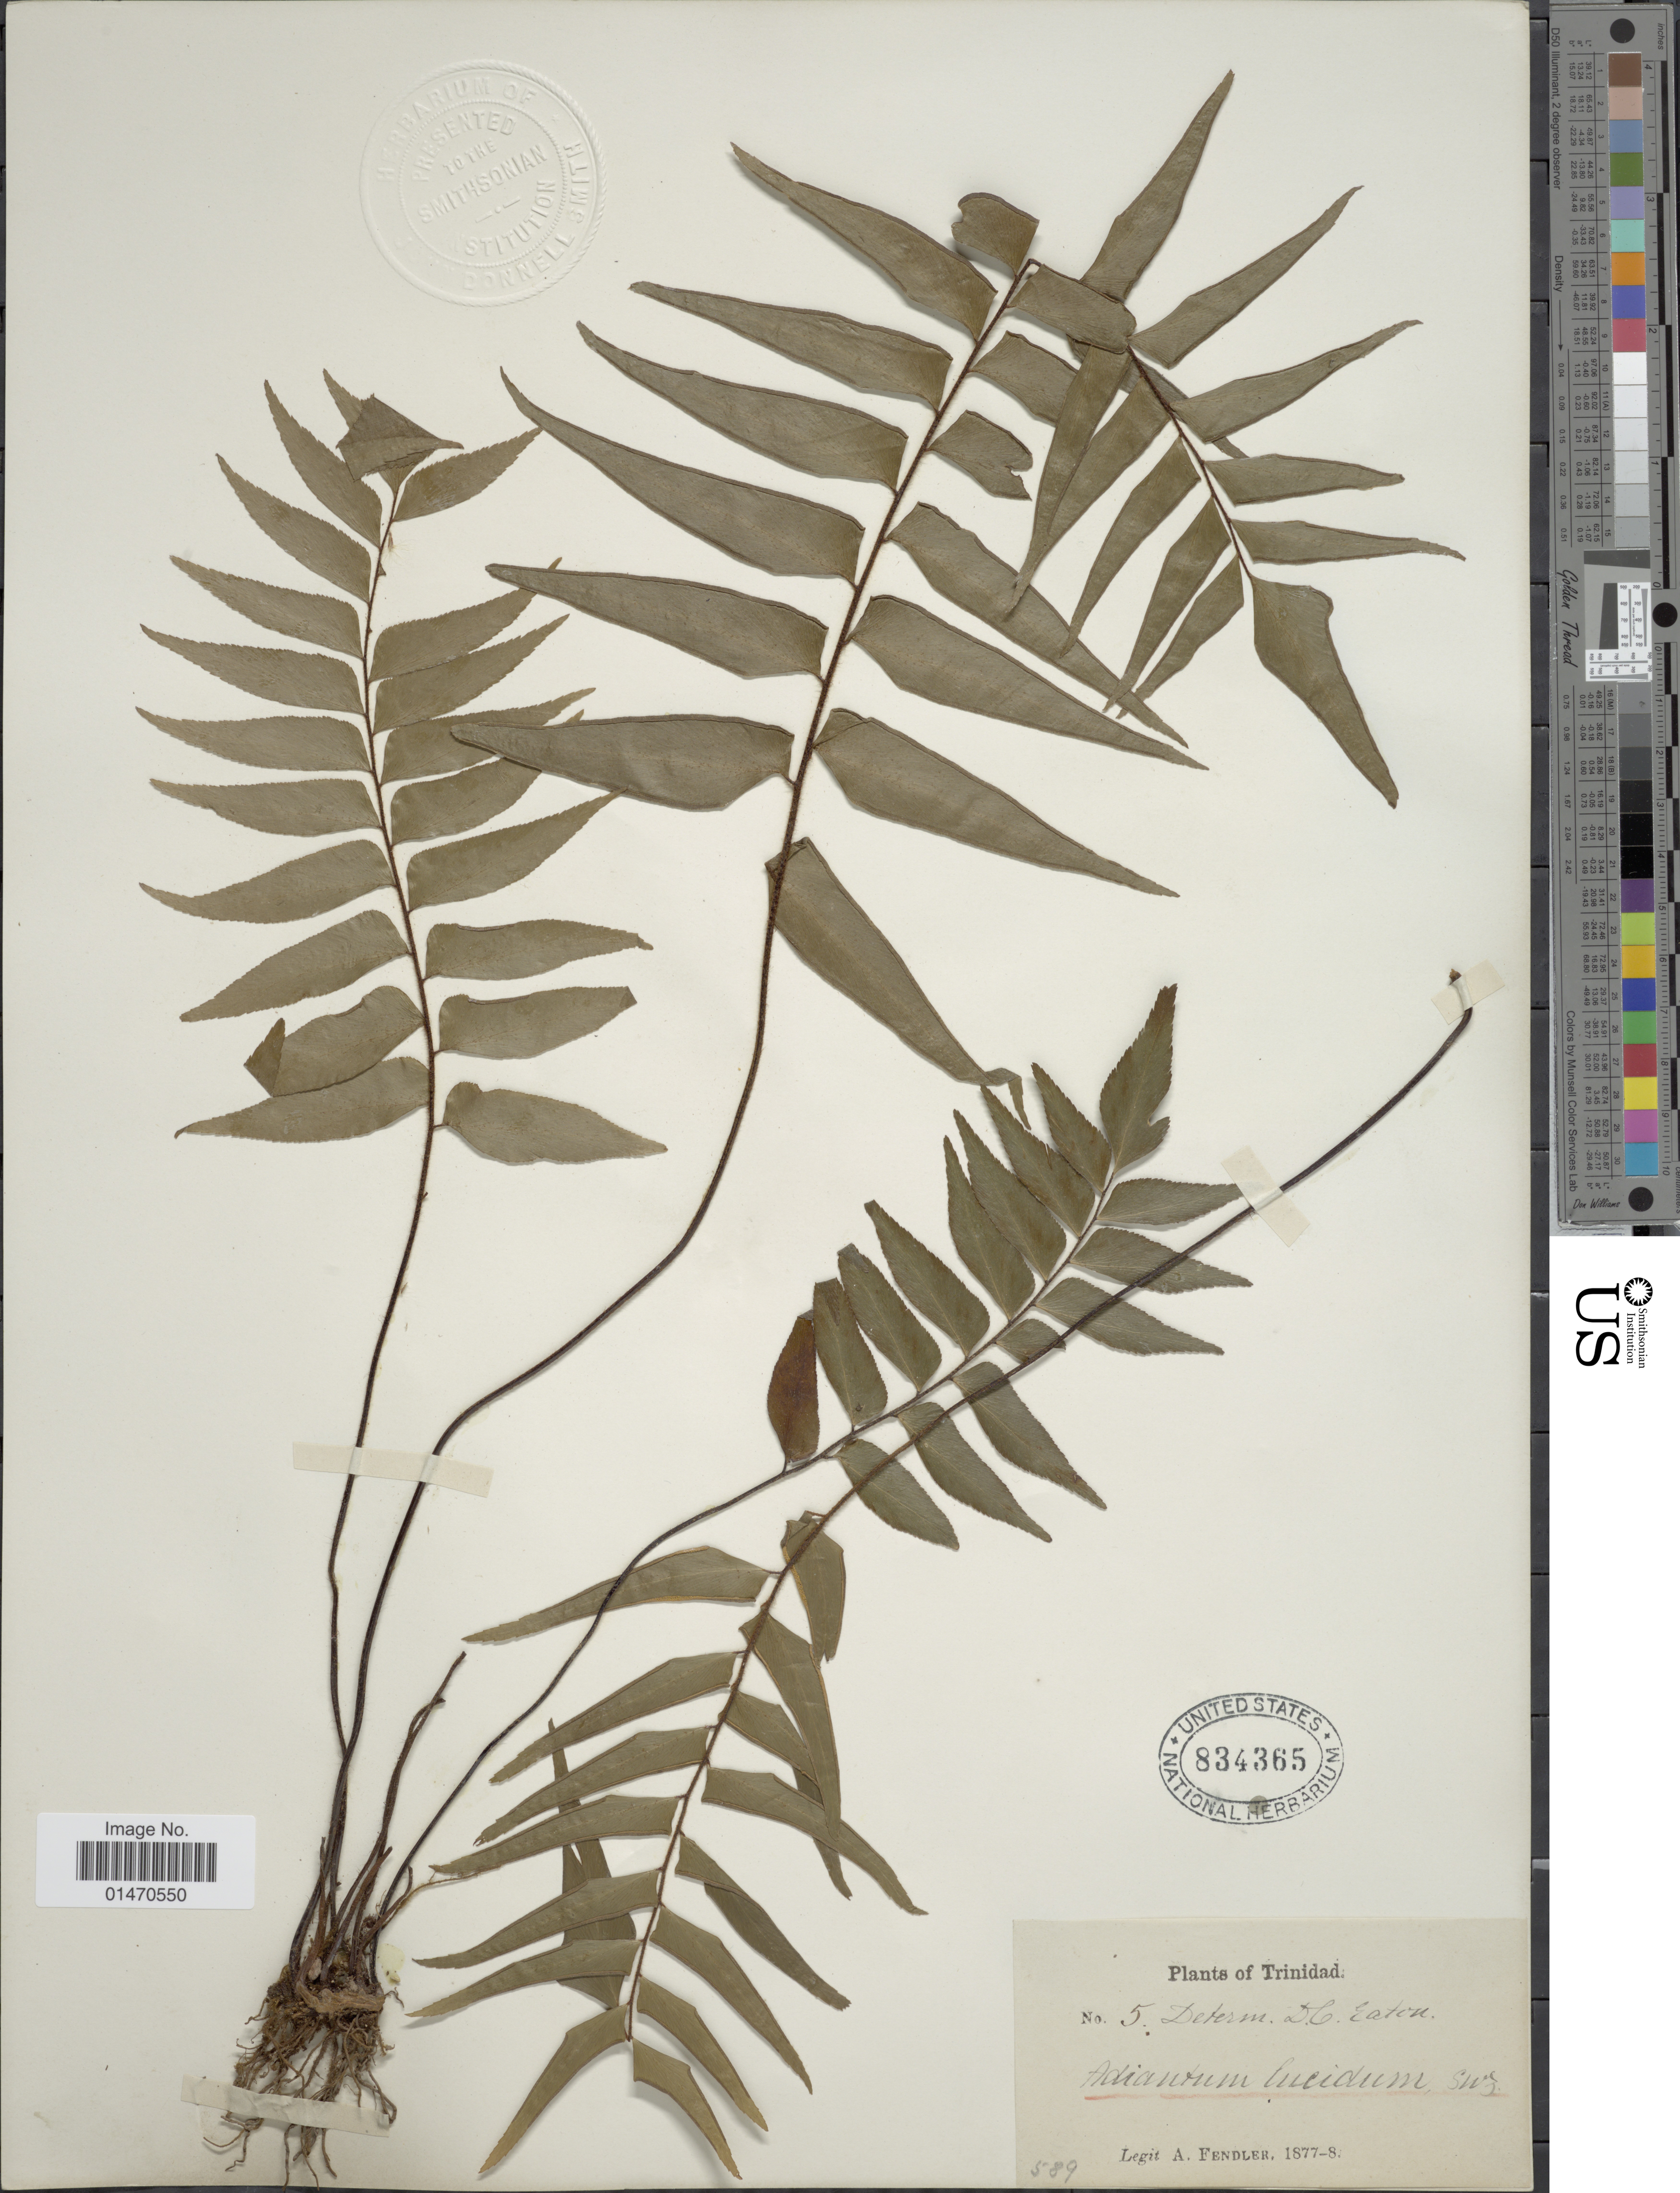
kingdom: Plantae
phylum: Tracheophyta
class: Polypodiopsida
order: Polypodiales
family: Pteridaceae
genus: Adiantum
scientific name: Adiantum lucidum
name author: (Cav.) Sw.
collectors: A. Fendler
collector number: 5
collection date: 1877/1878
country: Trinidad and Tobago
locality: Trinidad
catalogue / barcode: US 834365